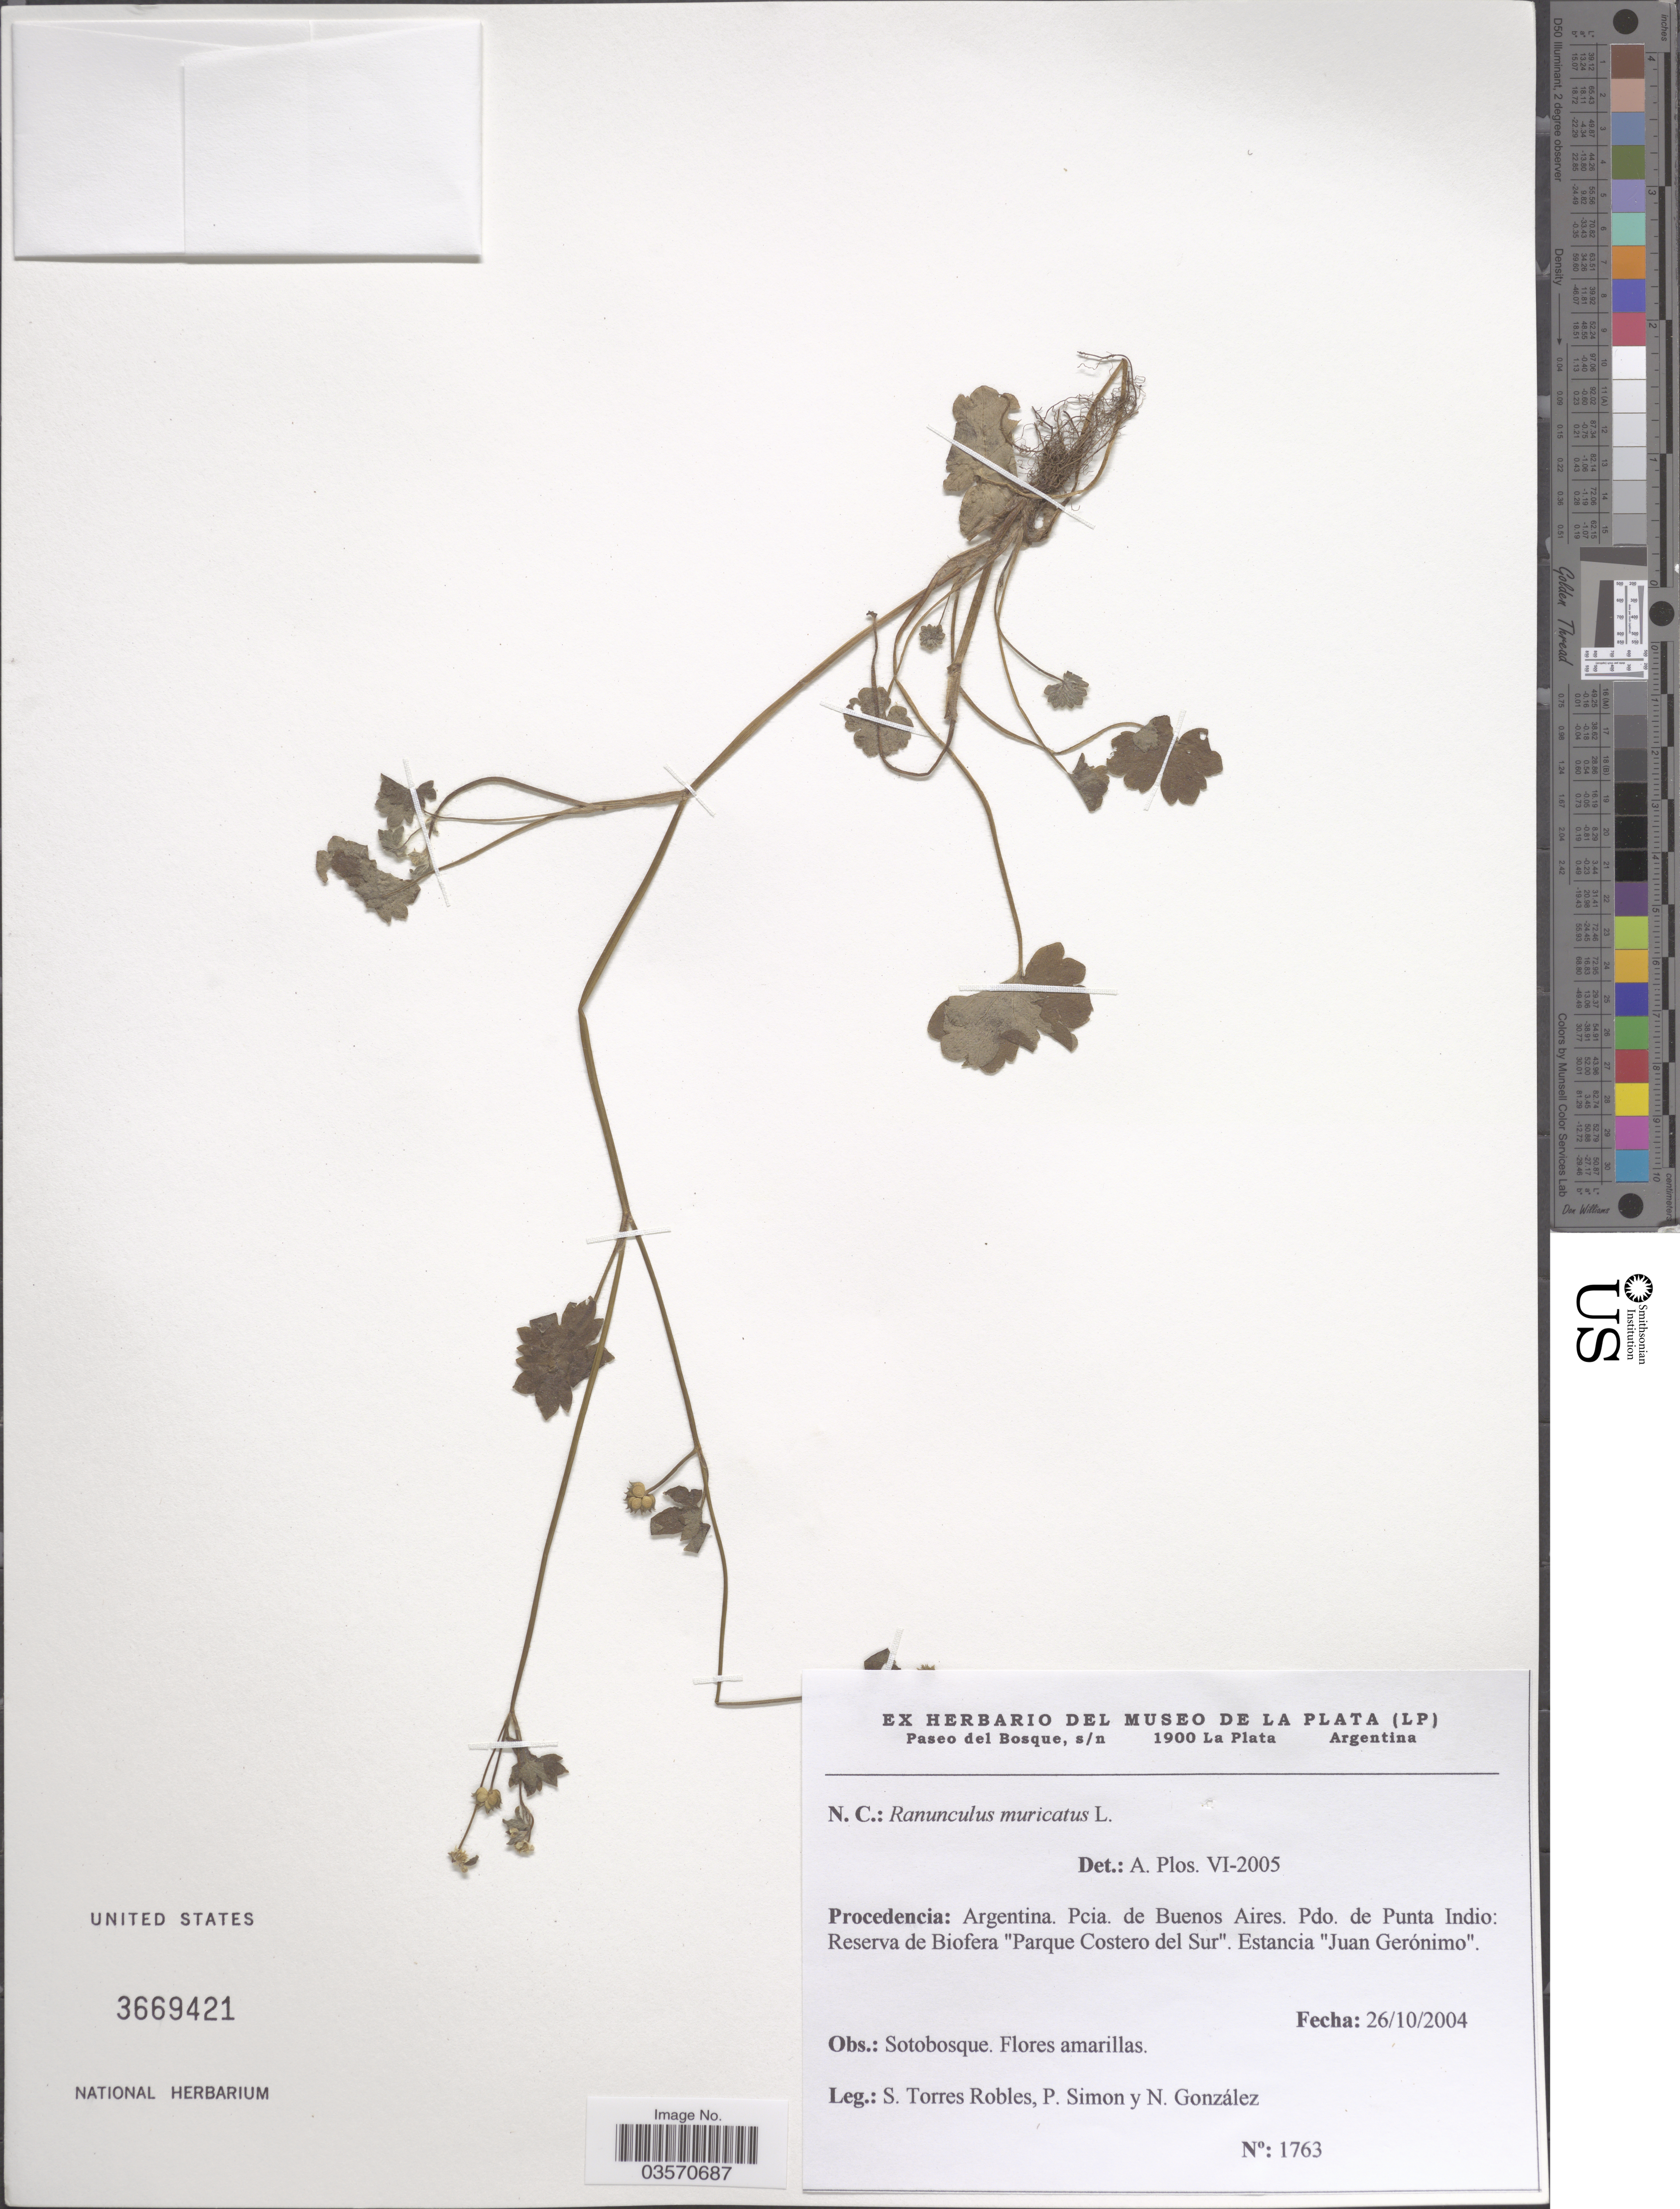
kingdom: Plantae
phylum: Tracheophyta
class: Magnoliopsida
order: Ranunculales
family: Ranunculaceae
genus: Ranunculus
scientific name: Ranunculus muricatus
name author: L.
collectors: S. Torres Robles, P. Simon & N. Gonzalez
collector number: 1763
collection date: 2004-10-26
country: Argentina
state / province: Buenos Aires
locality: Pdo. de Punta Indio: Reserva de Biofera 'Parque Costero del Sur'. Estancia 'Juan Gerónimo'.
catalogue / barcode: US 3669421